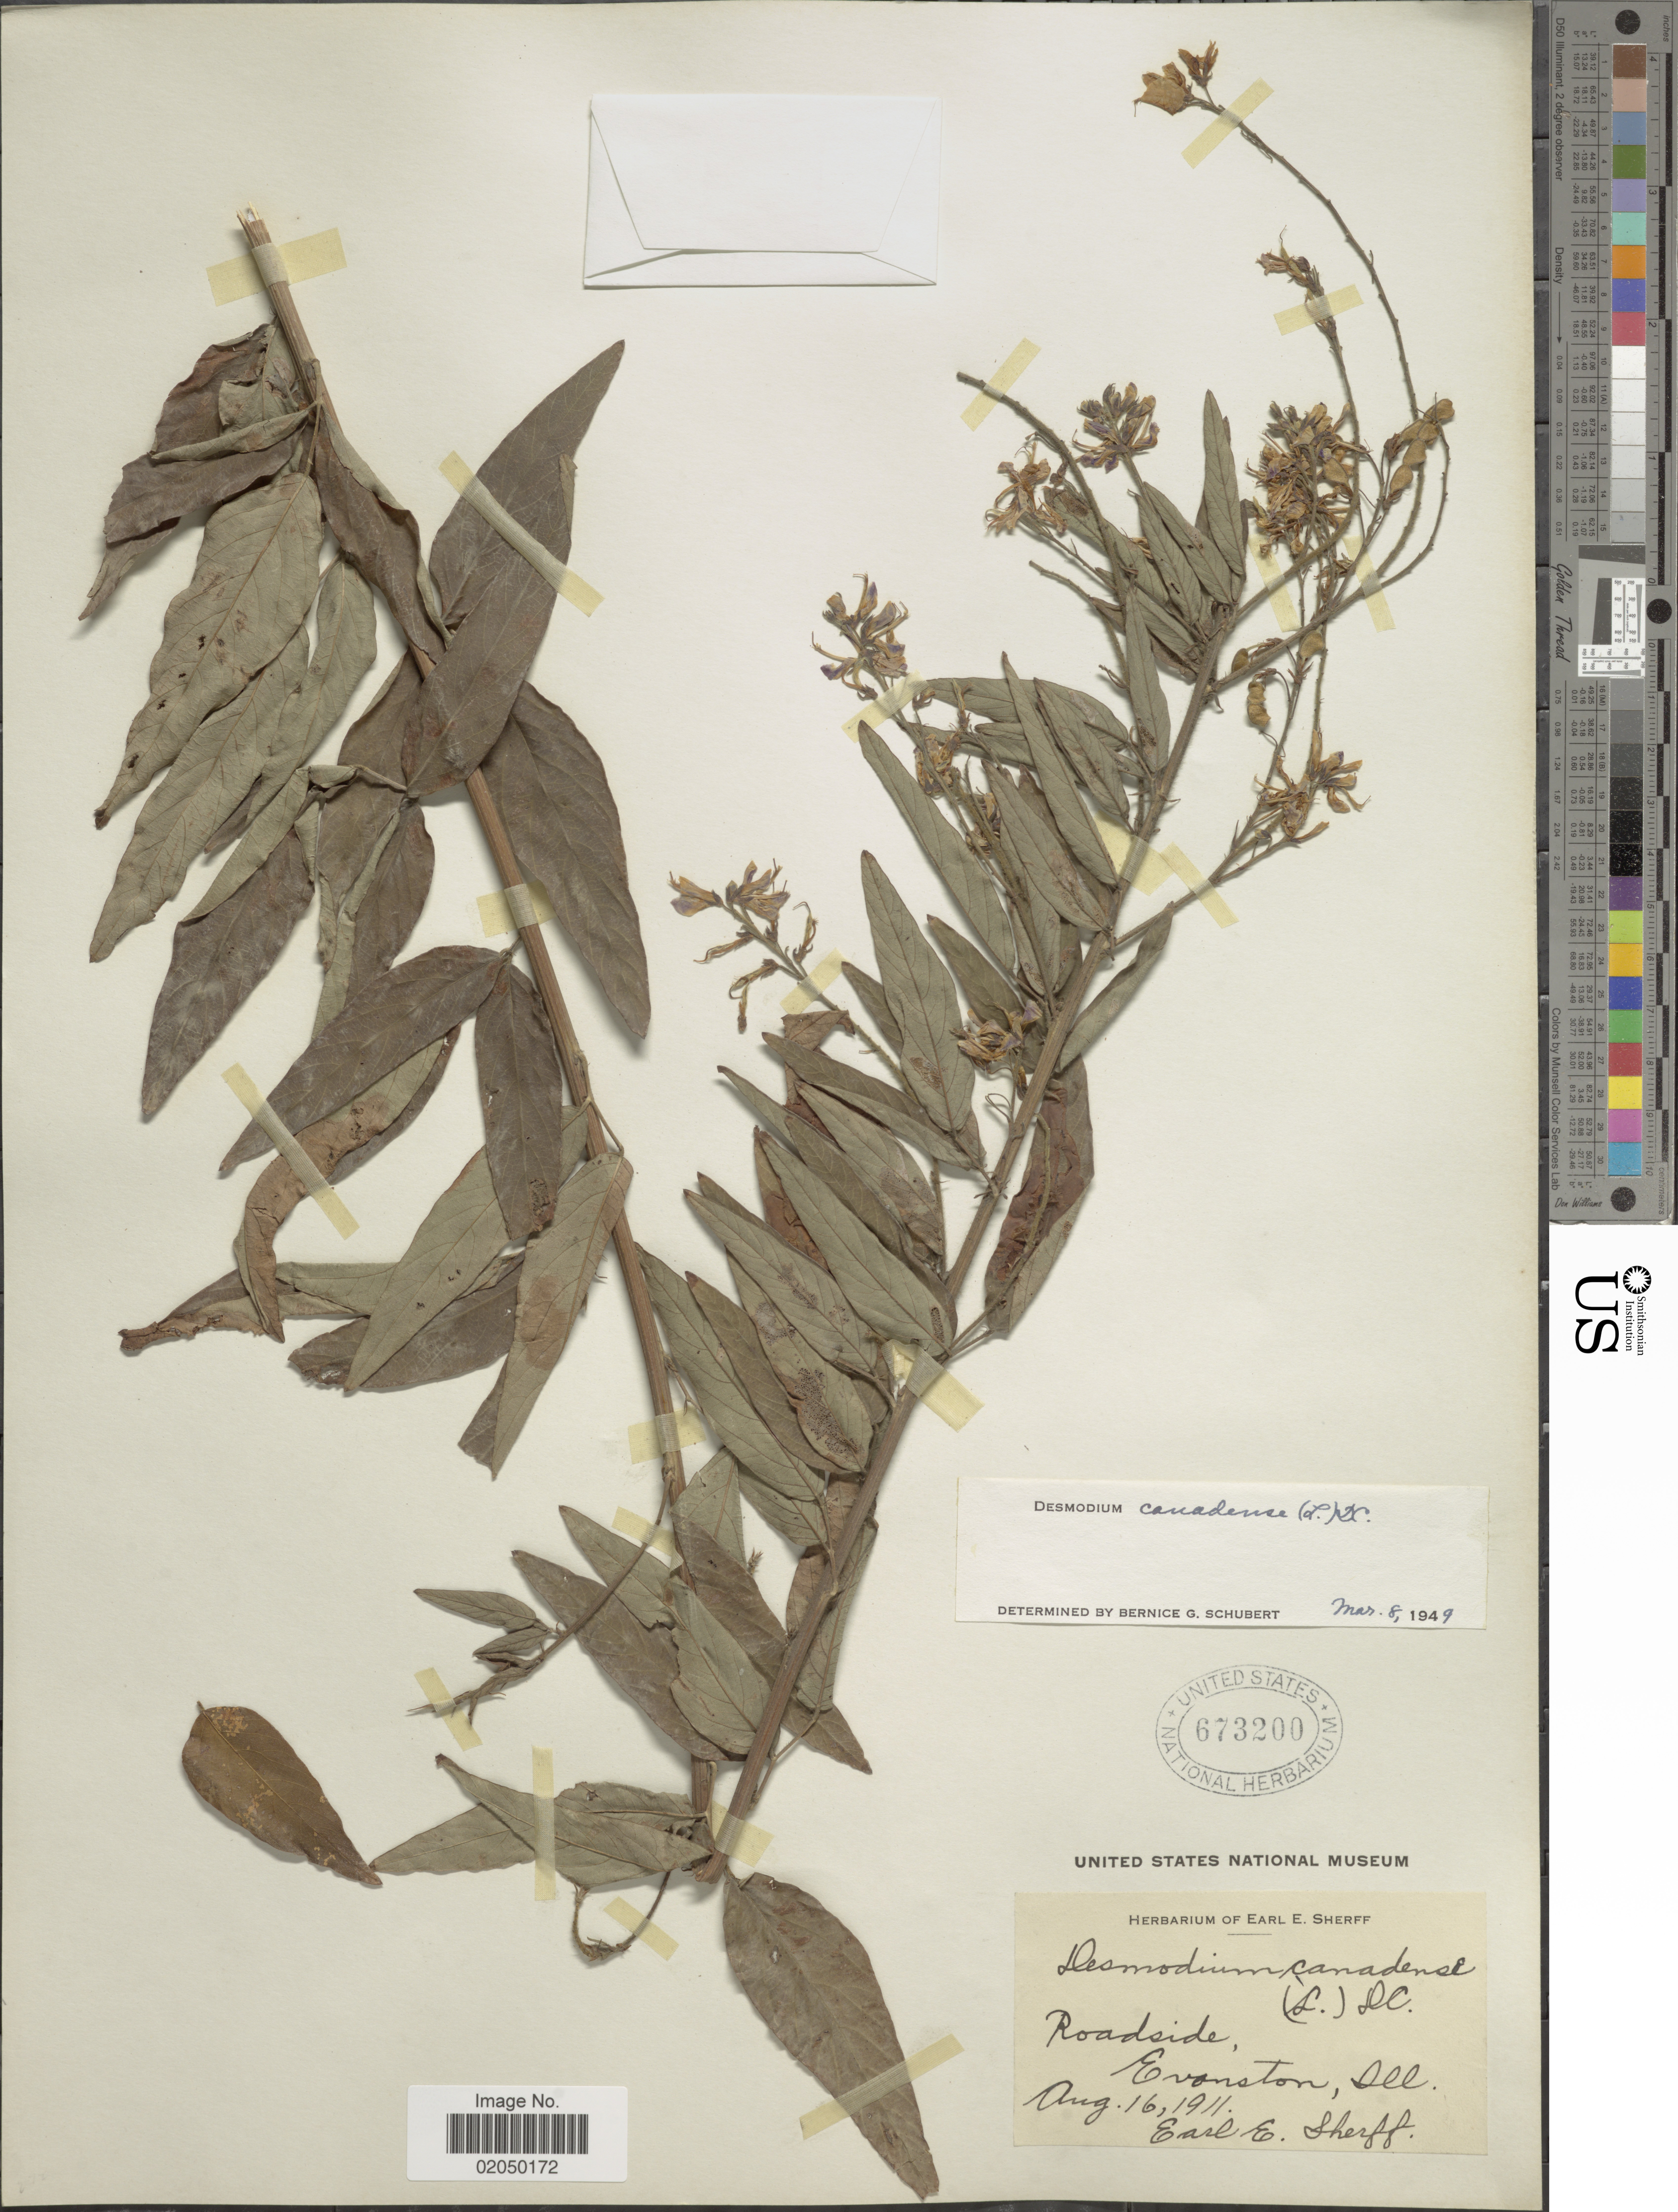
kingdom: Plantae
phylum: Tracheophyta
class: Magnoliopsida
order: Fabales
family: Fabaceae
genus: Desmodium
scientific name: Desmodium canadense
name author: (L.) DC.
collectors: E. E. Sherff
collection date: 1911-08-16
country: United States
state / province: Illinois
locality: Roadside Evanston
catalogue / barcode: US 673200